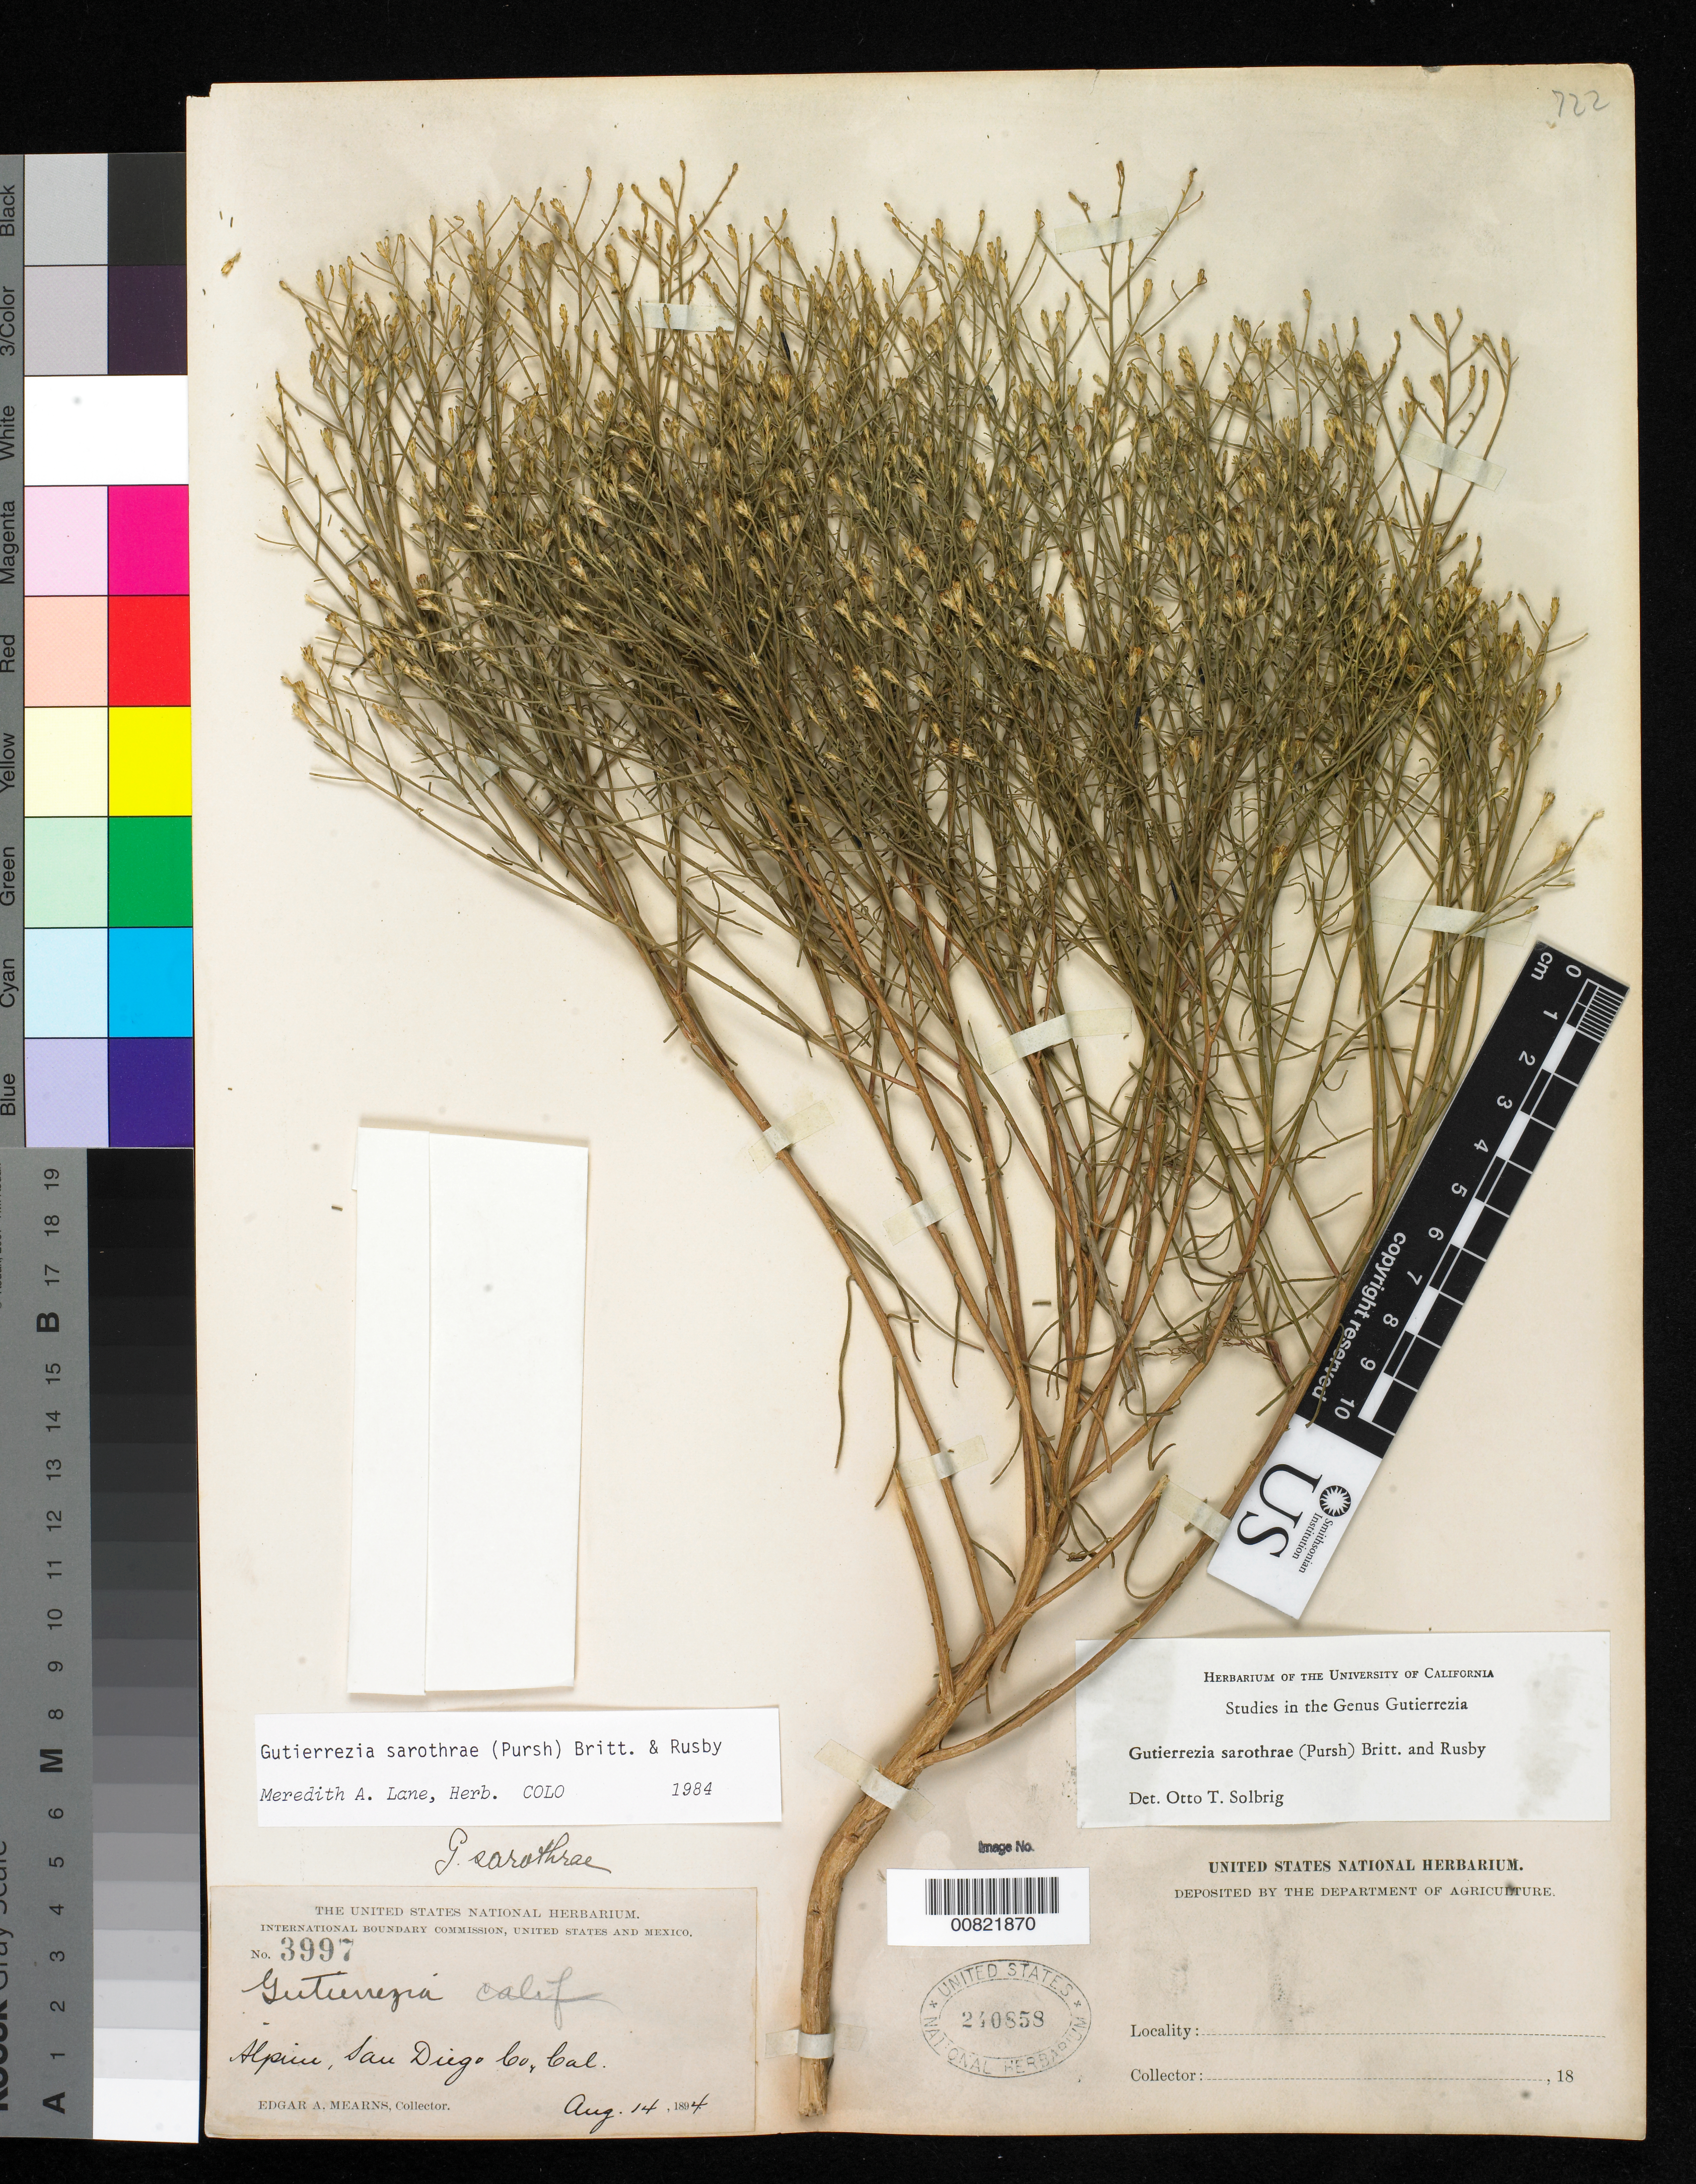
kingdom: Plantae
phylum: Tracheophyta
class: Magnoliopsida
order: Asterales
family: Asteraceae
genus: Gutierrezia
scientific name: Gutierrezia sarothrae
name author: (Pursh) Britton & Rusby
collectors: E. A. Mearns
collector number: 3997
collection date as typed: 14 Aug 1894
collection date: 1894-08-14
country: United States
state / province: California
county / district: San Diego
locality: Alpine, San Diego County, California.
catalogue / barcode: US 240858